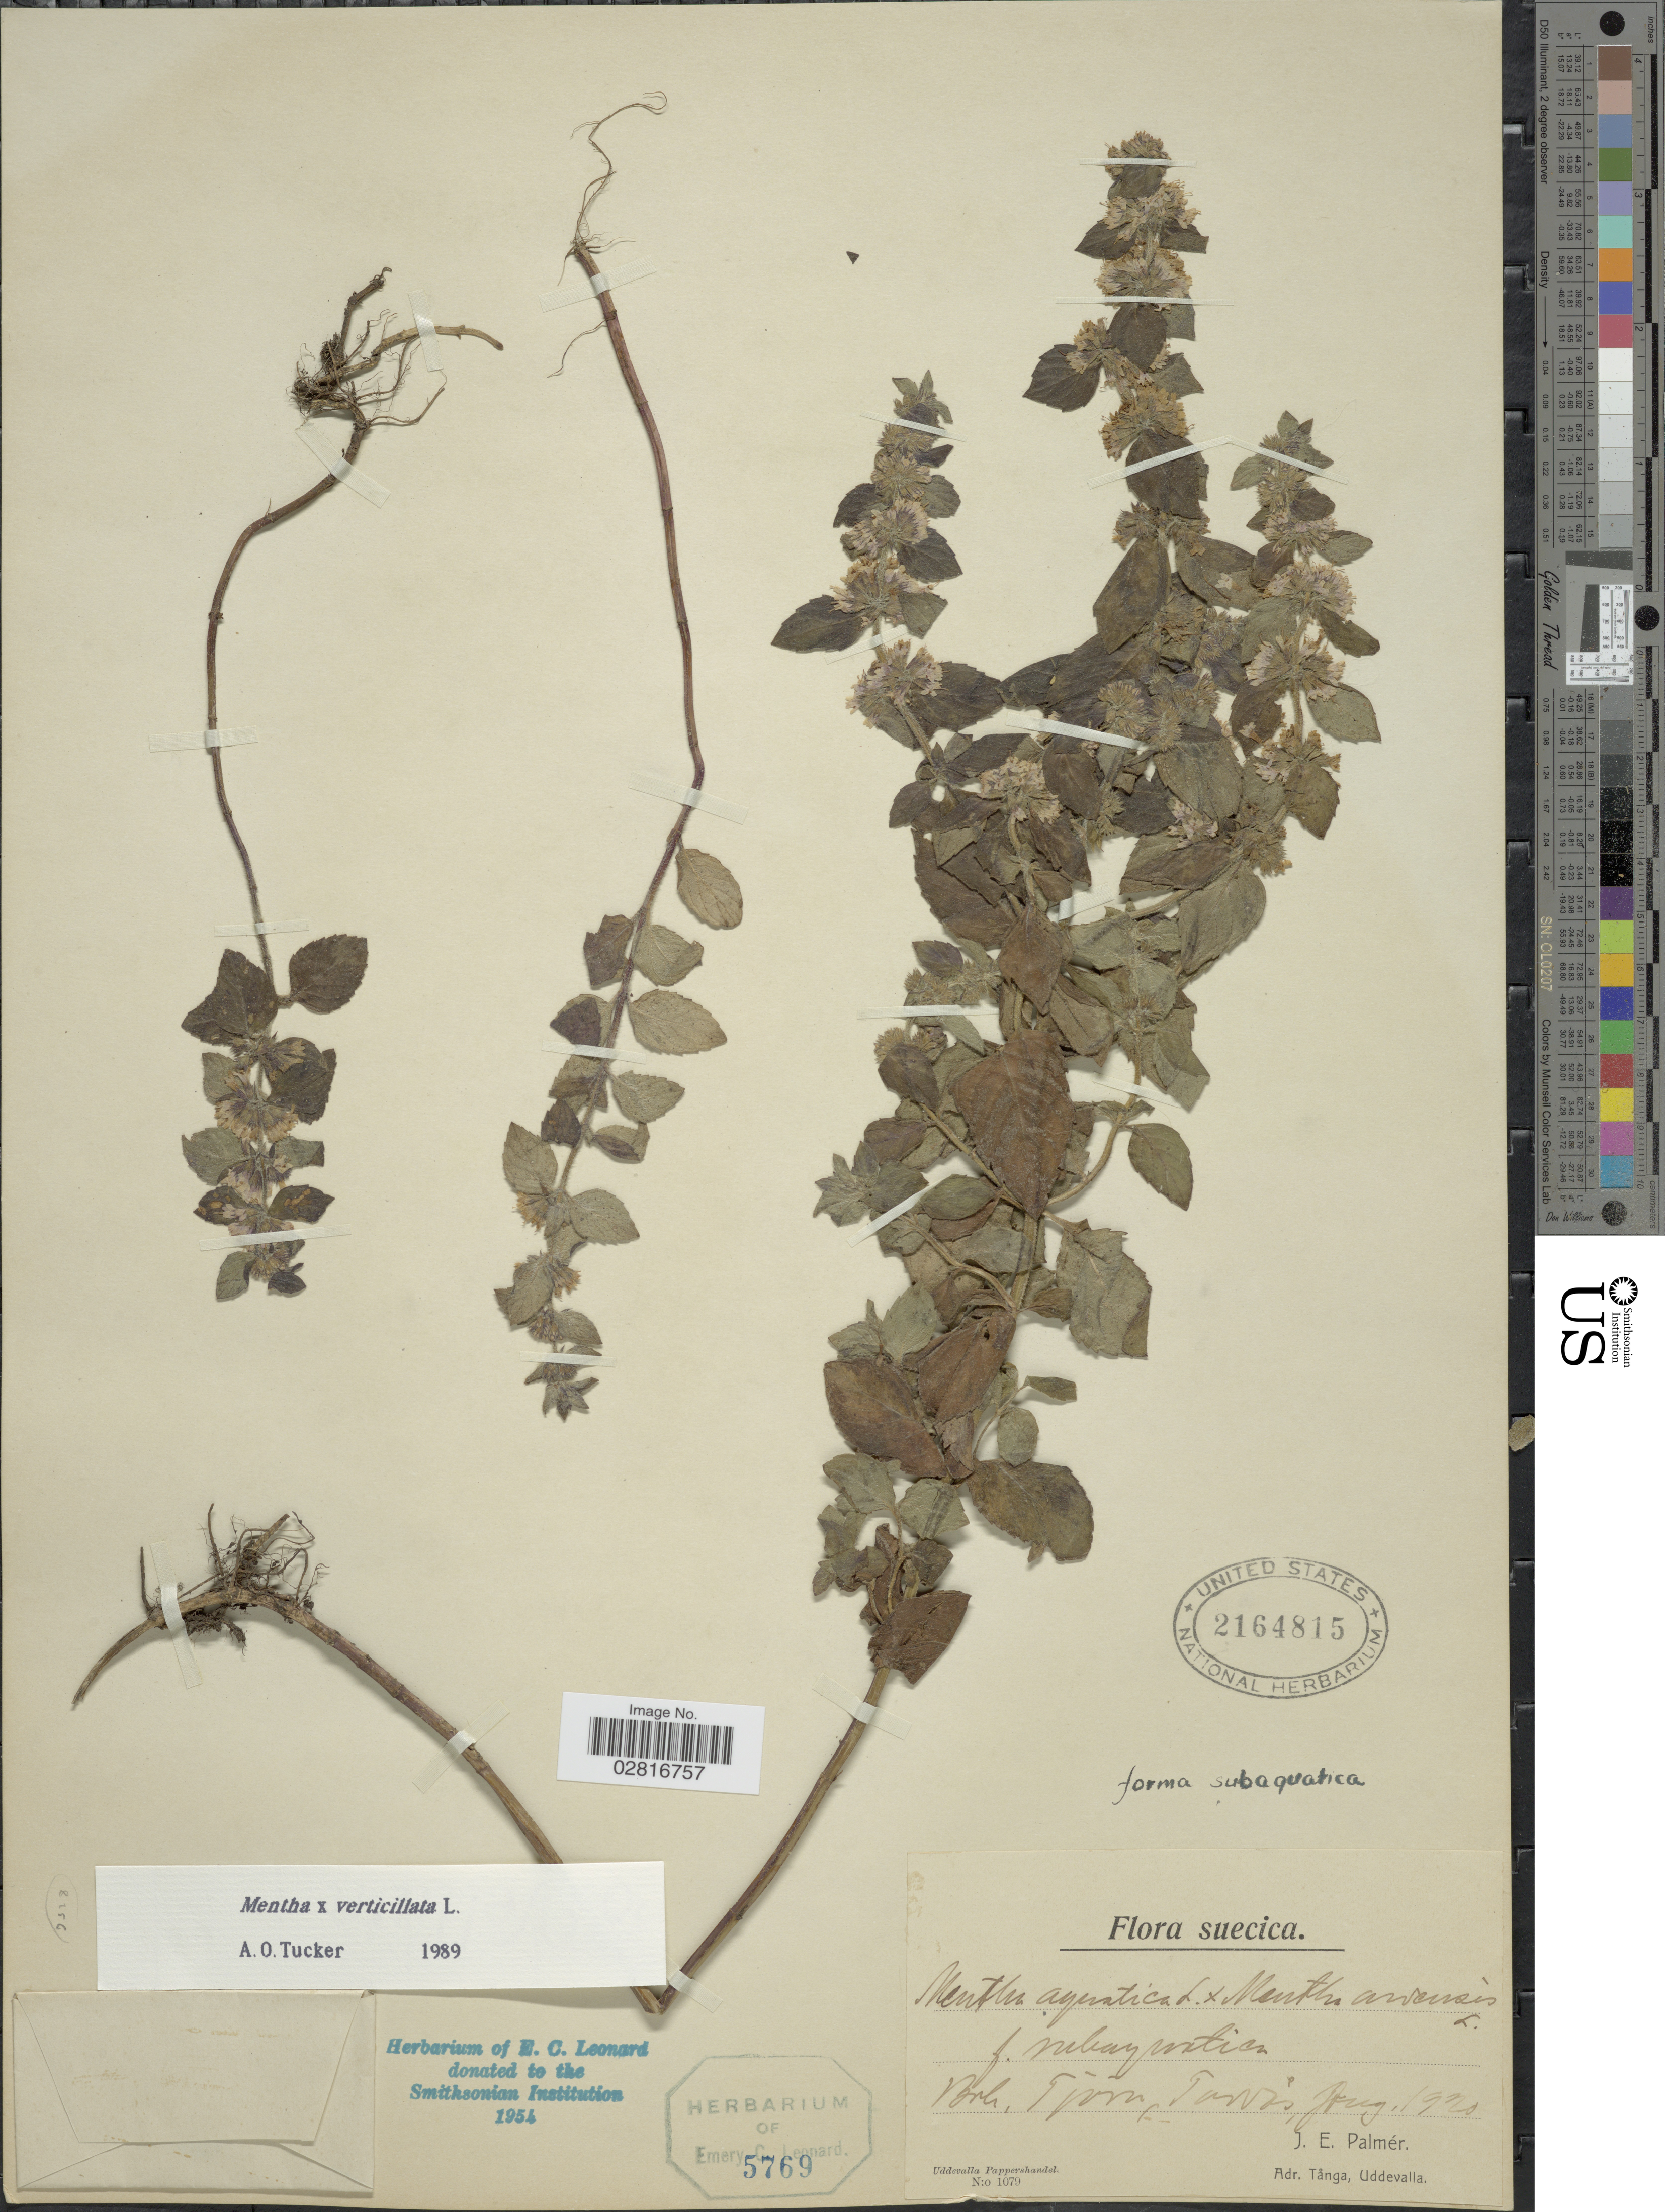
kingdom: Plantae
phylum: Tracheophyta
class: Magnoliopsida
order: Lamiales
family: Lamiaceae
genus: Mentha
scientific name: Mentha x verticillata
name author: L.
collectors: J. E. Palmér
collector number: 1079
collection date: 1920-08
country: Sweden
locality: Suecica, Boh, Tjörn, Torsås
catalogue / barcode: US 2164815